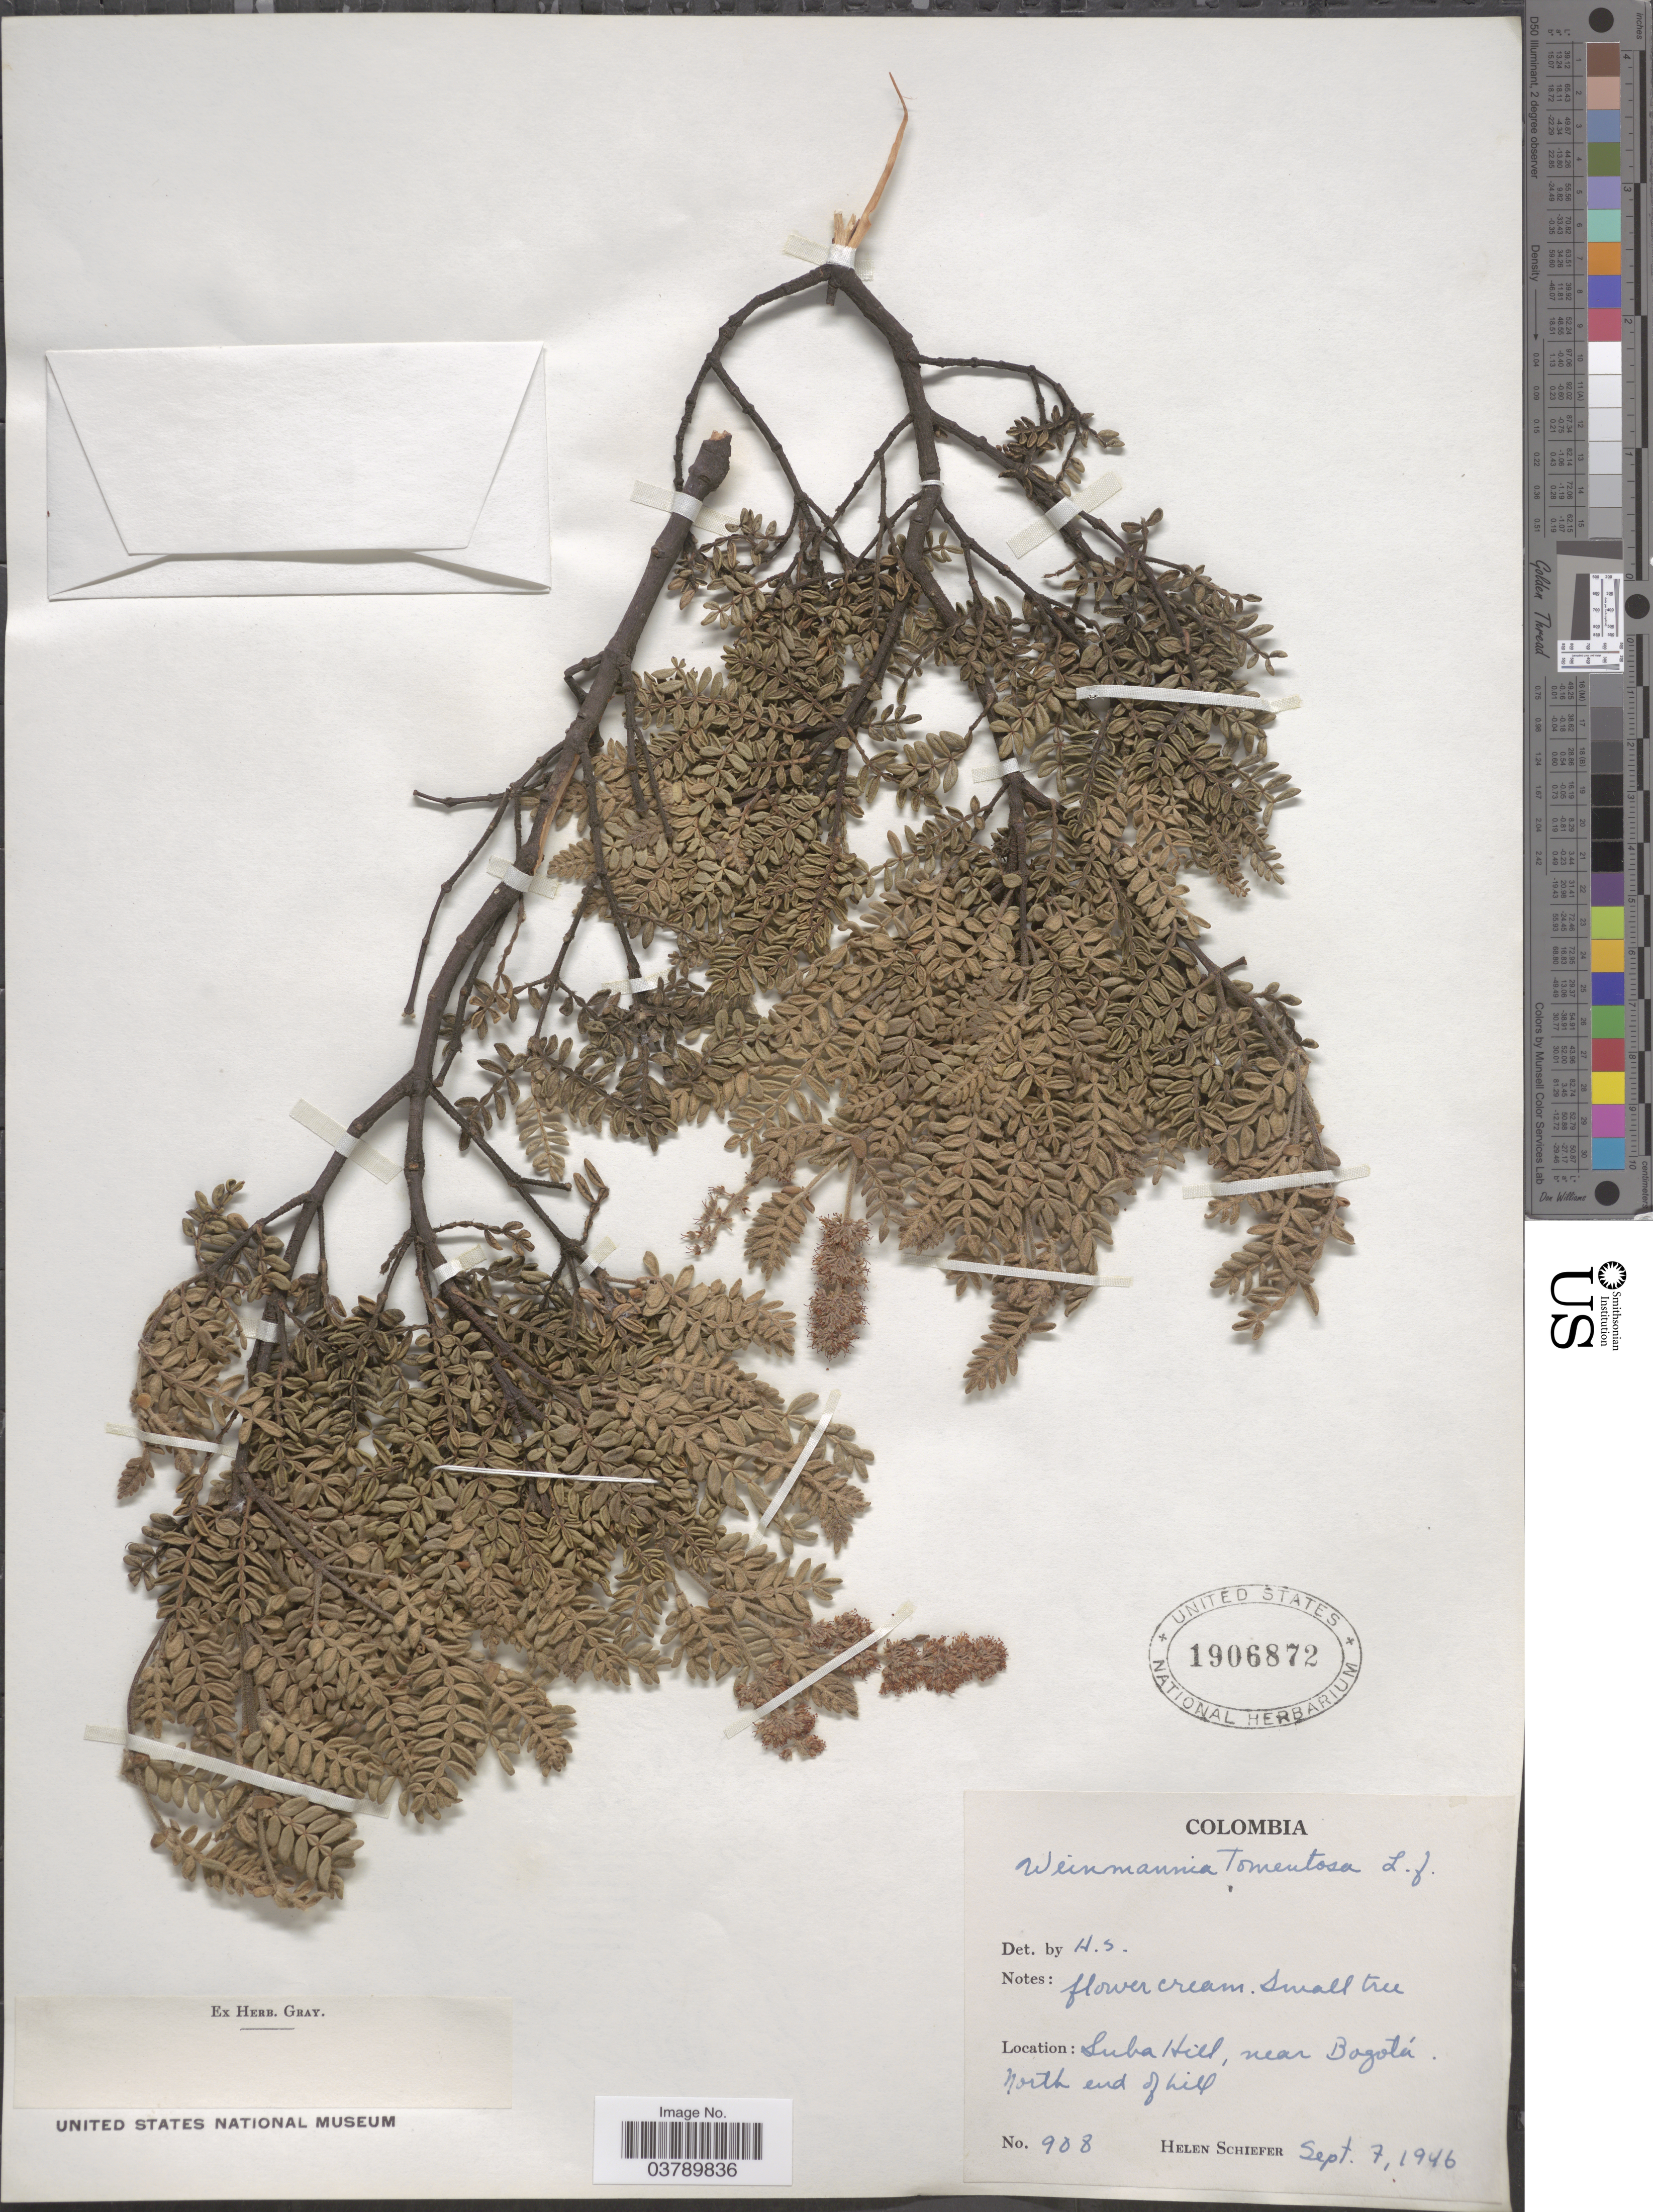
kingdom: Plantae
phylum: Tracheophyta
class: Magnoliopsida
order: Oxalidales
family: Cunoniaceae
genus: Weinmannia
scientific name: Weinmannia tomentosa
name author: L.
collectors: H. Schiefer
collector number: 908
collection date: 1946-09-07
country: Colombia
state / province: Bogota D.C.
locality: Suba Hill, near Bogotá. North end of hill.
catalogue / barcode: US 1906872